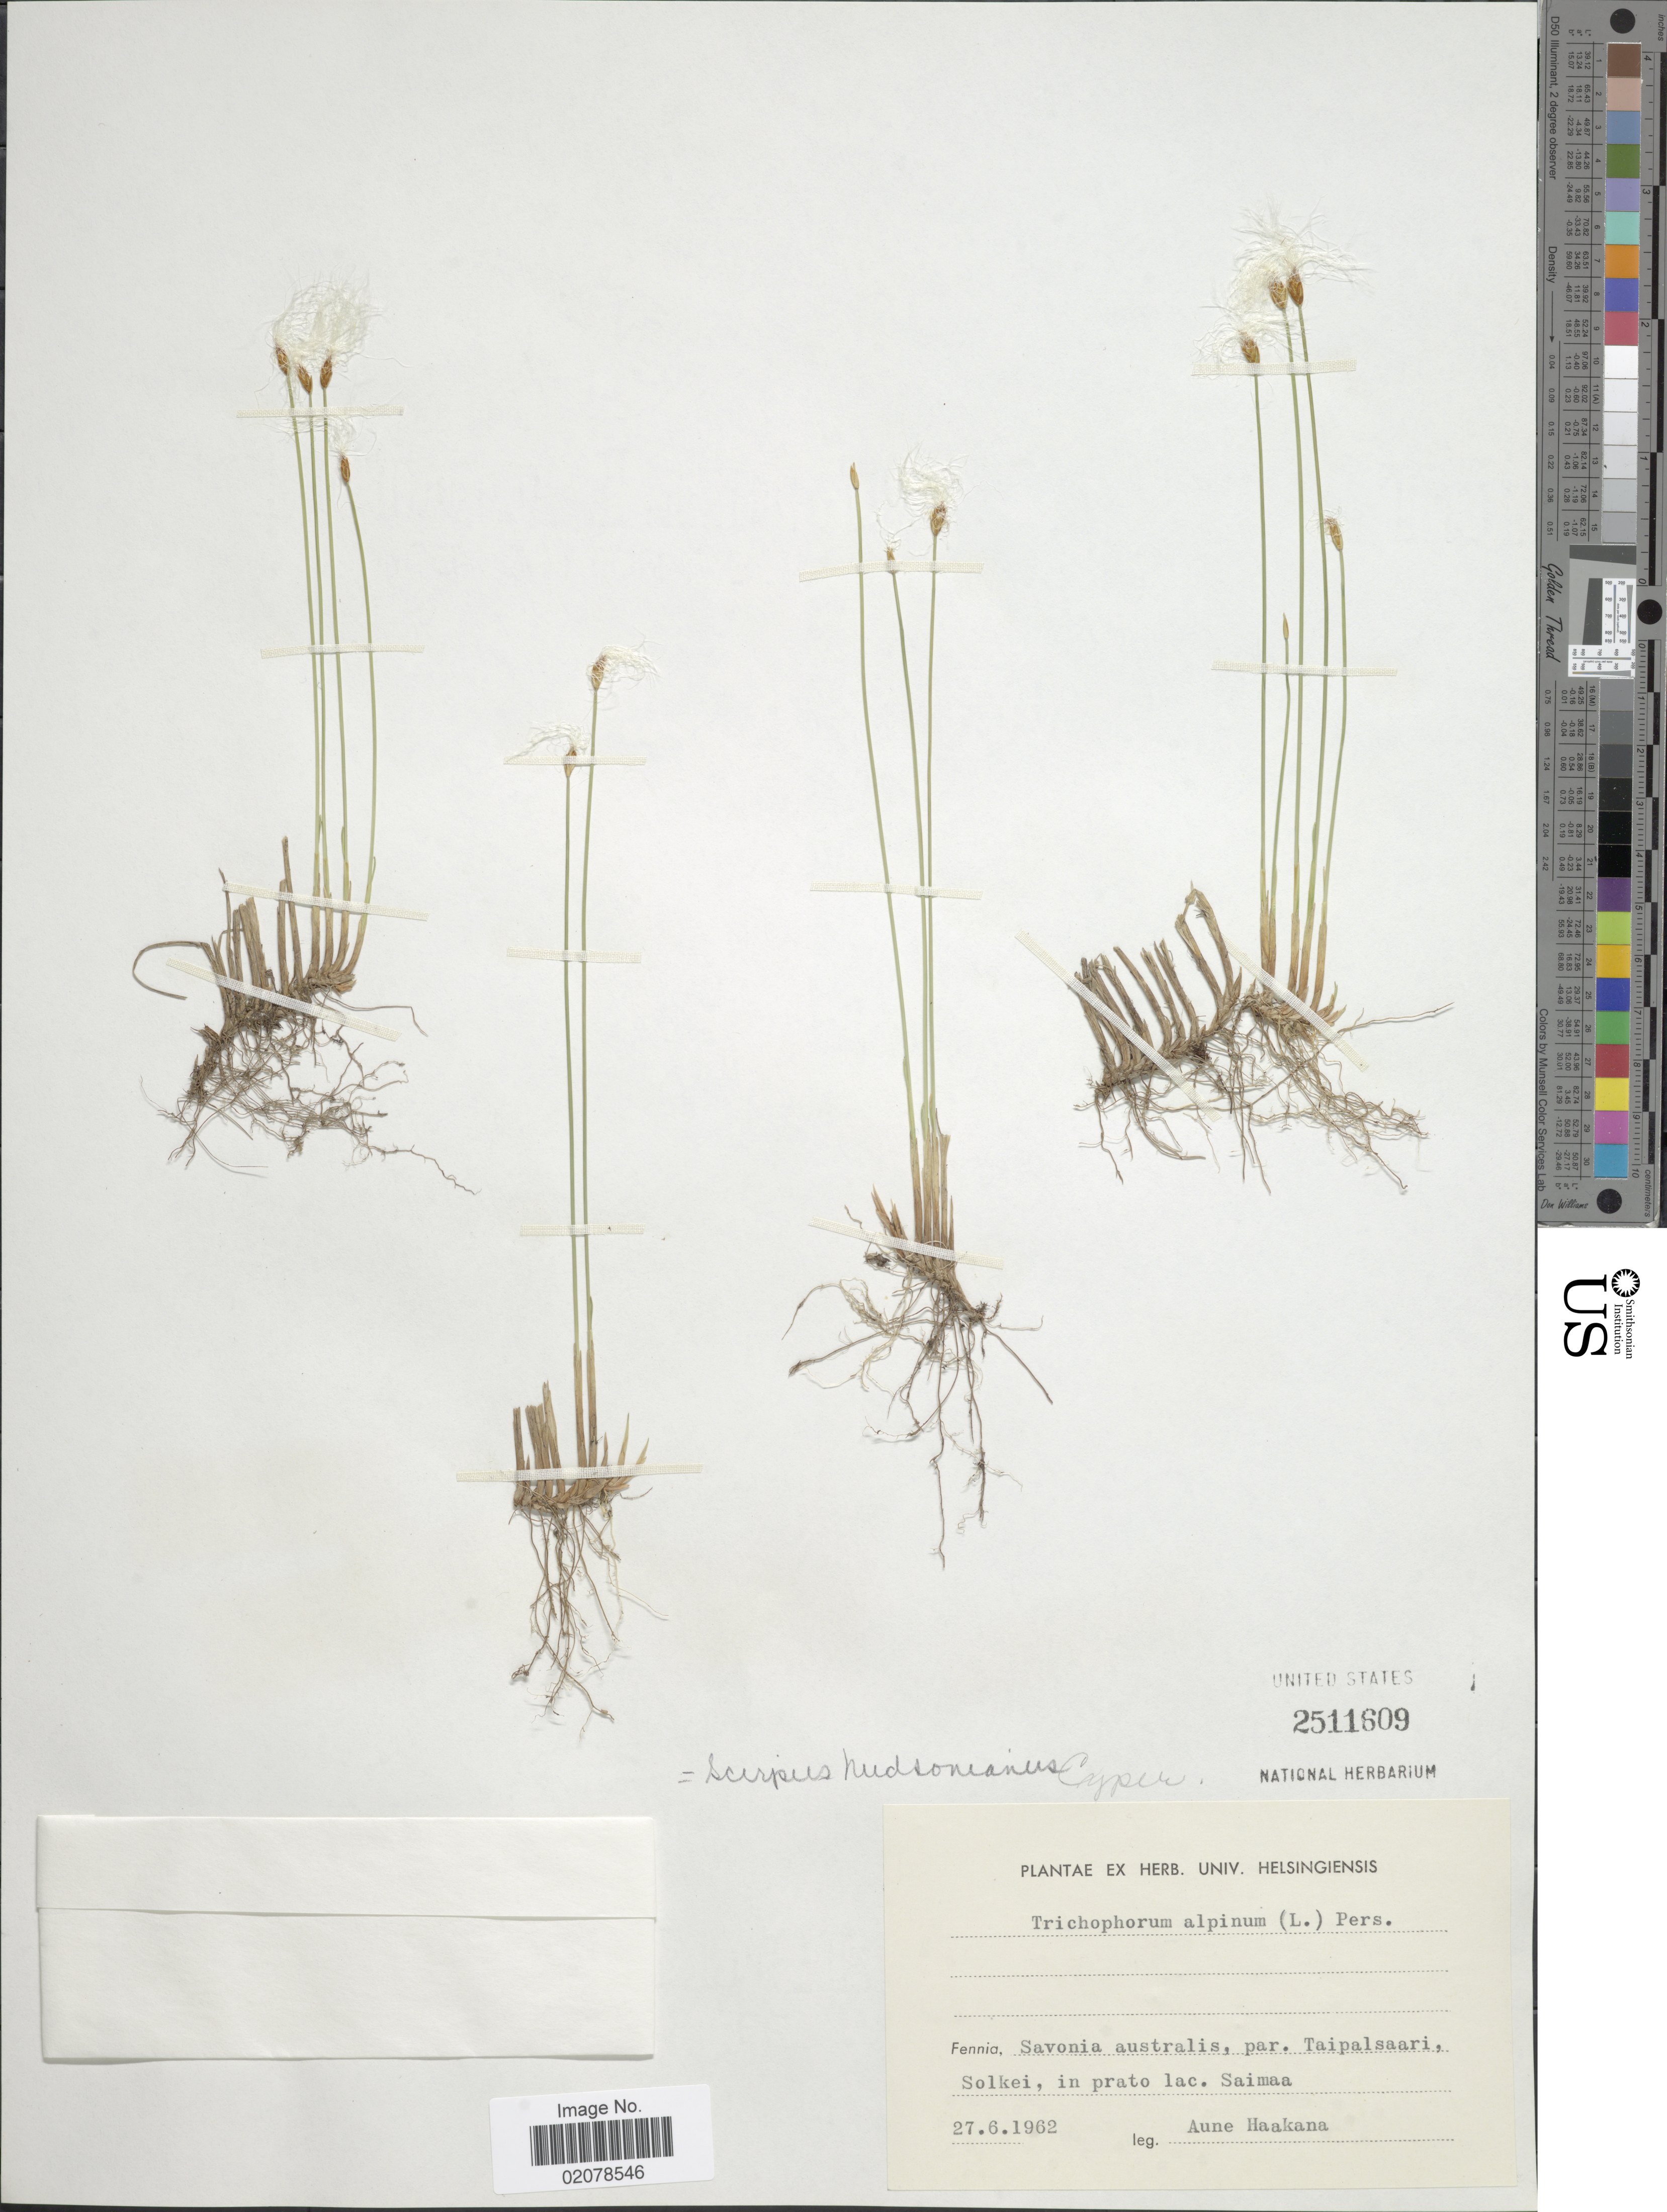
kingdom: Plantae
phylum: Tracheophyta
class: Liliopsida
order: Poales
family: Cyperaceae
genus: Trichophorum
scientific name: Trichophorum alpinum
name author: (L.) Pers.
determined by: Strong, M. T., (US), Smithsonian Institution - National Museum of Natural History (UNITED STATES)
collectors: A. Haakana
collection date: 1962-06-27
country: Finland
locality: Savonia australis, par. Taipalsaari, Solkei, in prato lac. Saimaa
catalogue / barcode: US 2511609